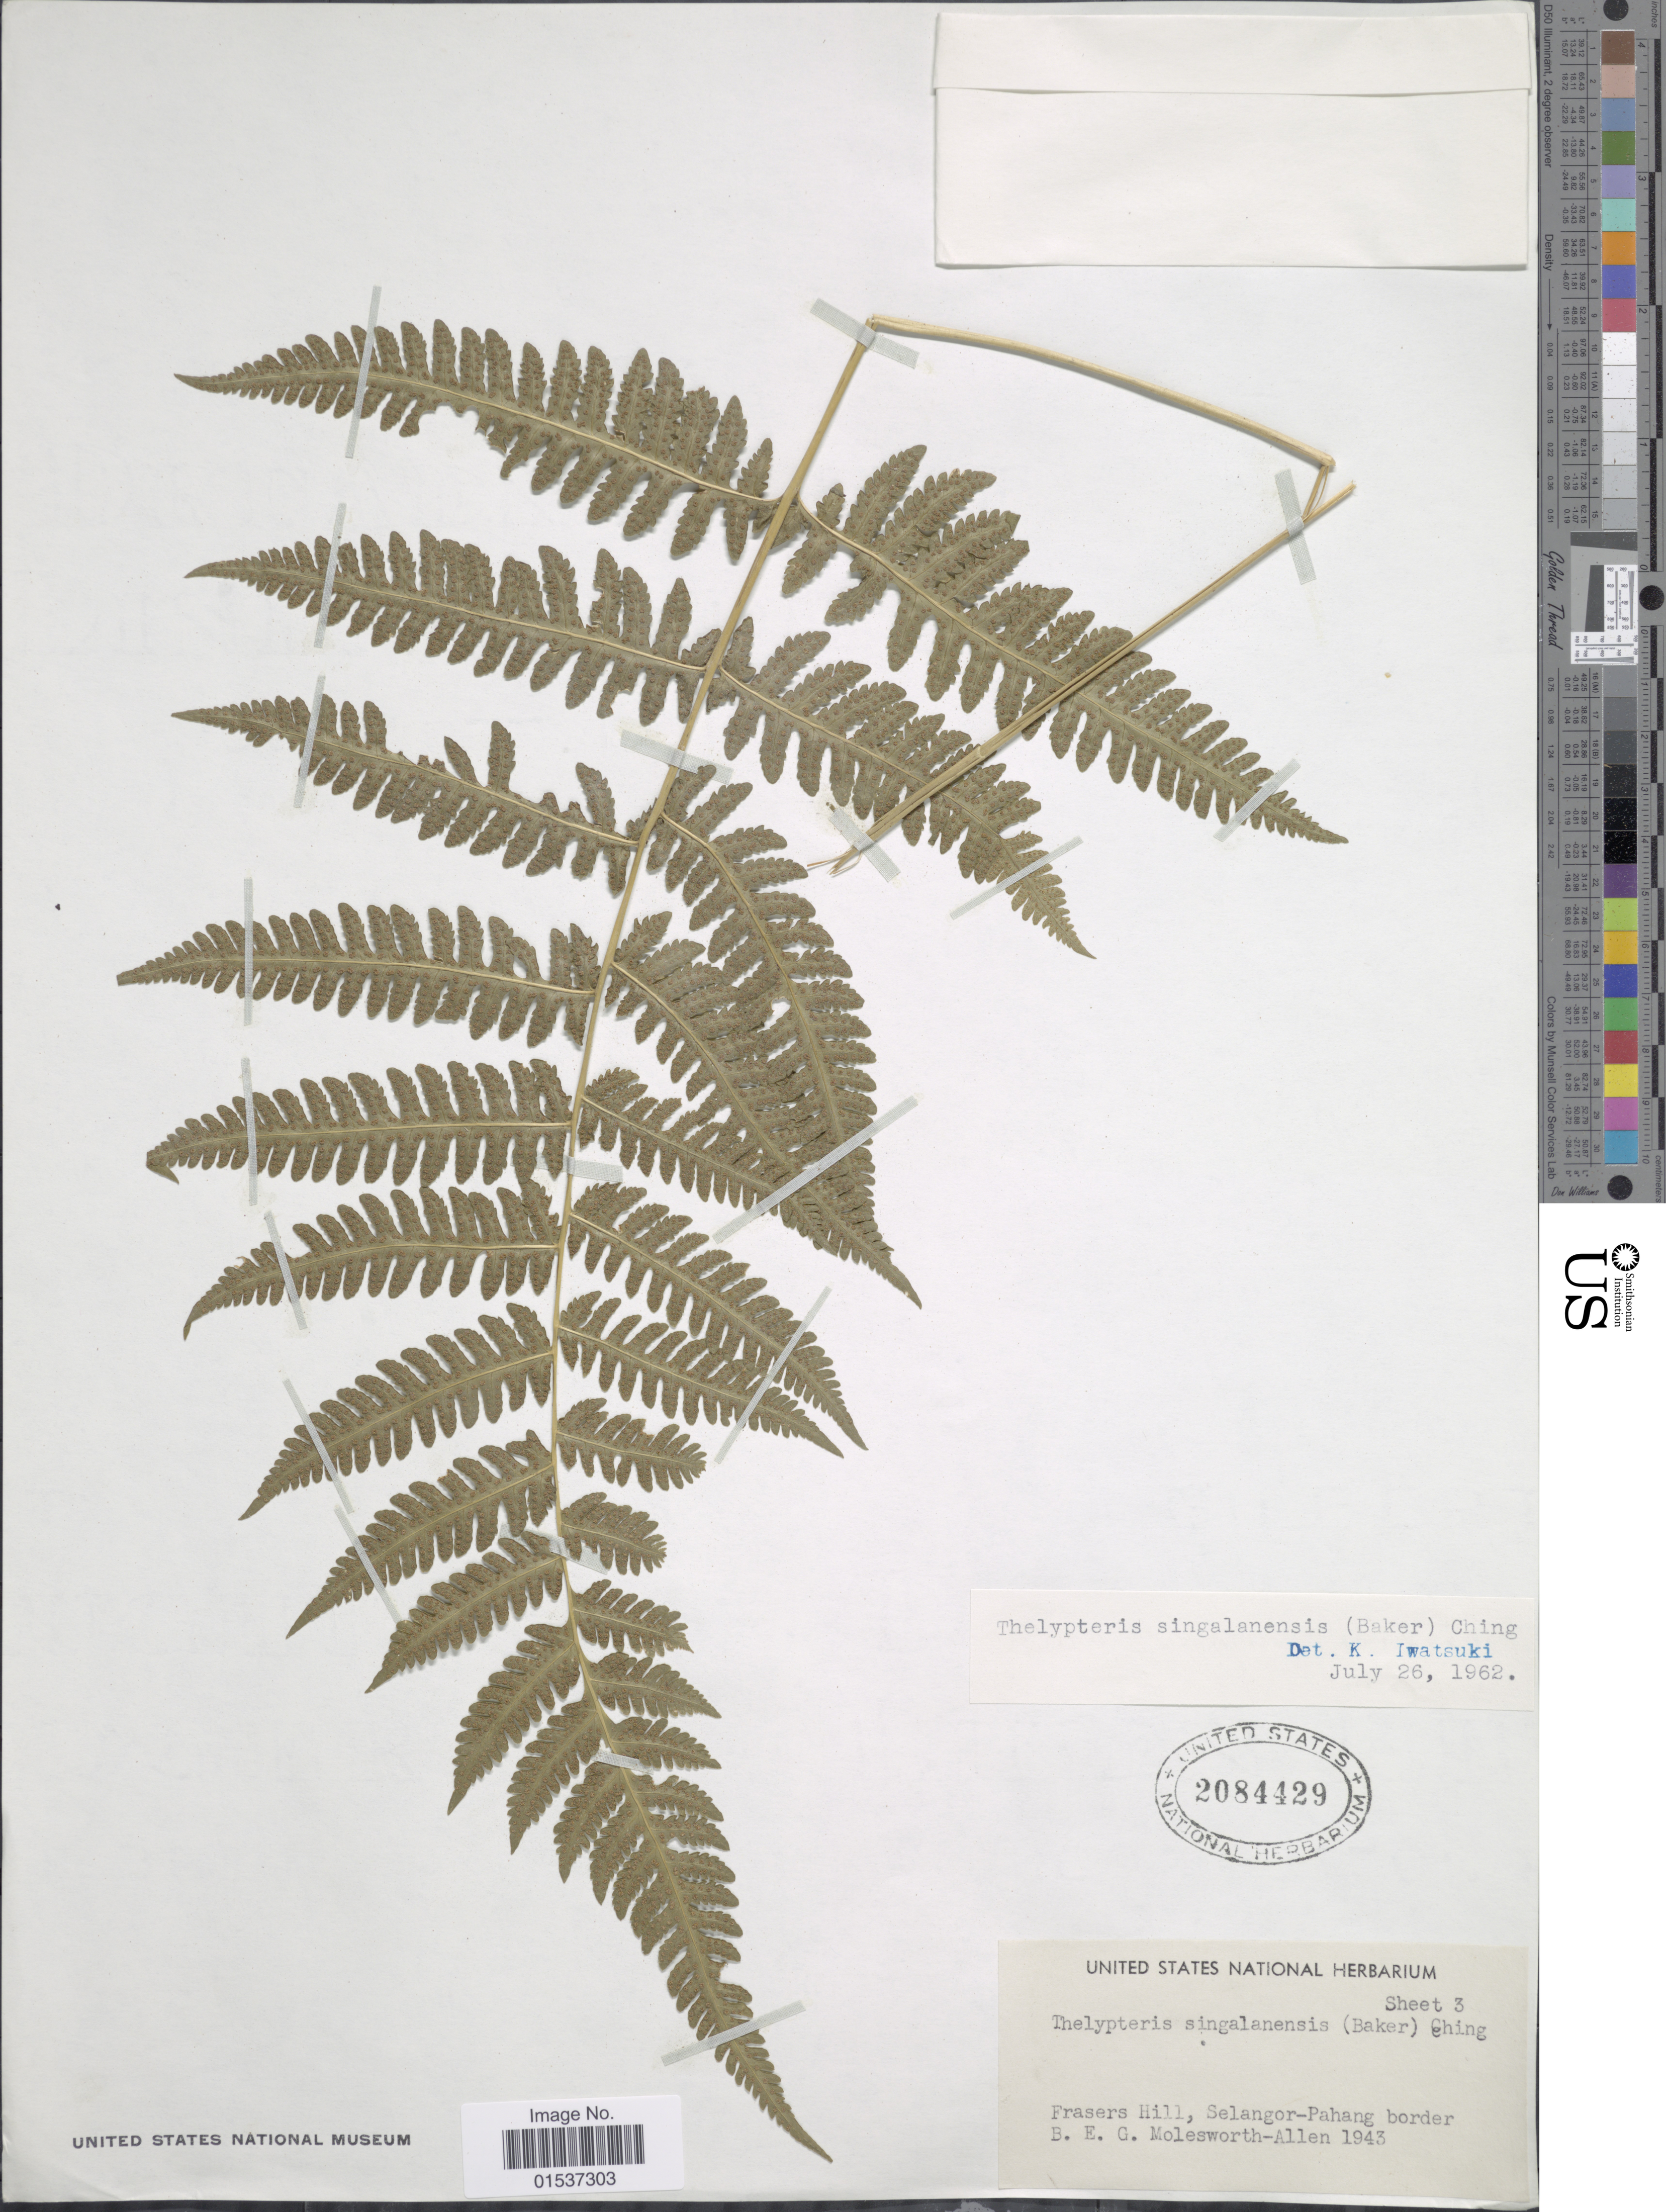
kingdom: Plantae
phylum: Tracheophyta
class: Polypodiopsida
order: Polypodiales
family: Thelypteridaceae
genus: Metathelypteris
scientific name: Metathelypteris singalanensis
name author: (Baker) Ching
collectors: B. E. G. Molesworth-Allen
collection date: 1943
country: Malaysia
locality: Frasers Hill, Selangor-Pahang border.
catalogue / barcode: US 2084429